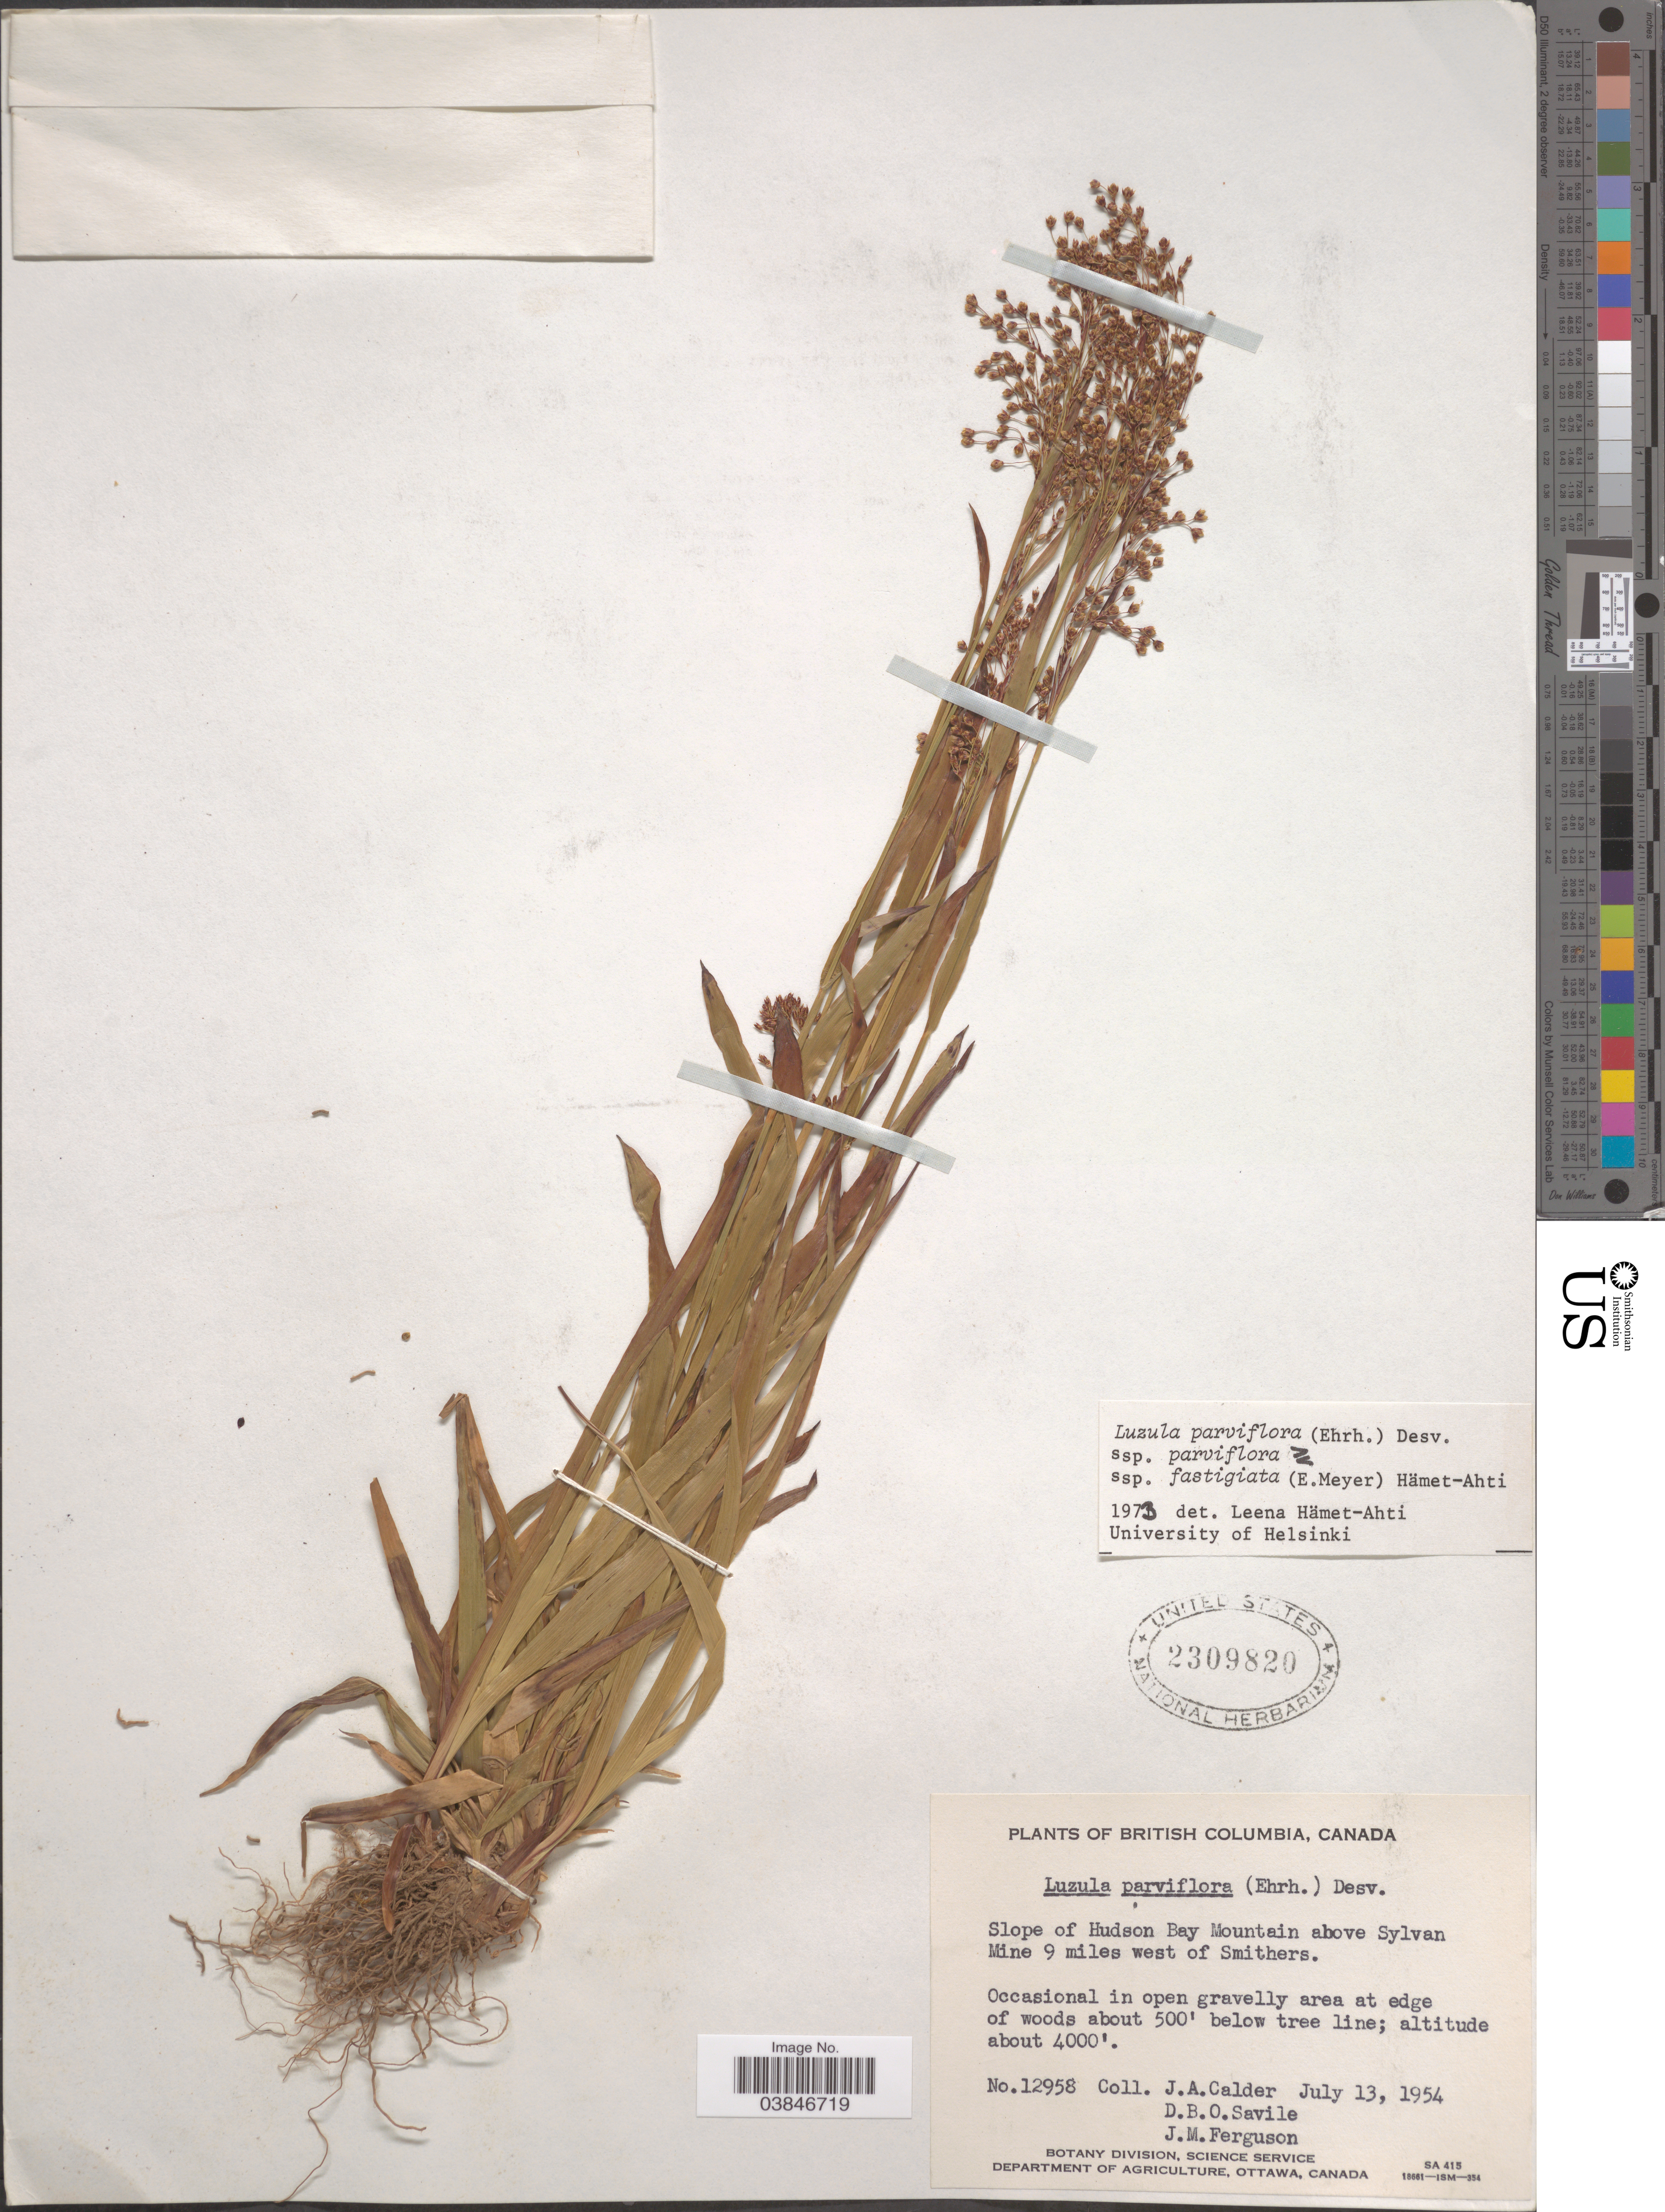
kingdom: Plantae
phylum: Tracheophyta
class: Liliopsida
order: Poales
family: Juncaceae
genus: Luzula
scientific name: Luzula parviflora subsp. parviflora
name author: (Ehrh.) Desv.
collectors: J. A. Calder, D. Savile & J. M. Ferguson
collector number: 12958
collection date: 1954-07-13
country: Canada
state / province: British Columbia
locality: Slope of Hudson Bay Mountain above Sylvan Mine 9 miles west of Smithers. About 500' below tree line.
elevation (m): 1219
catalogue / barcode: US 2309820